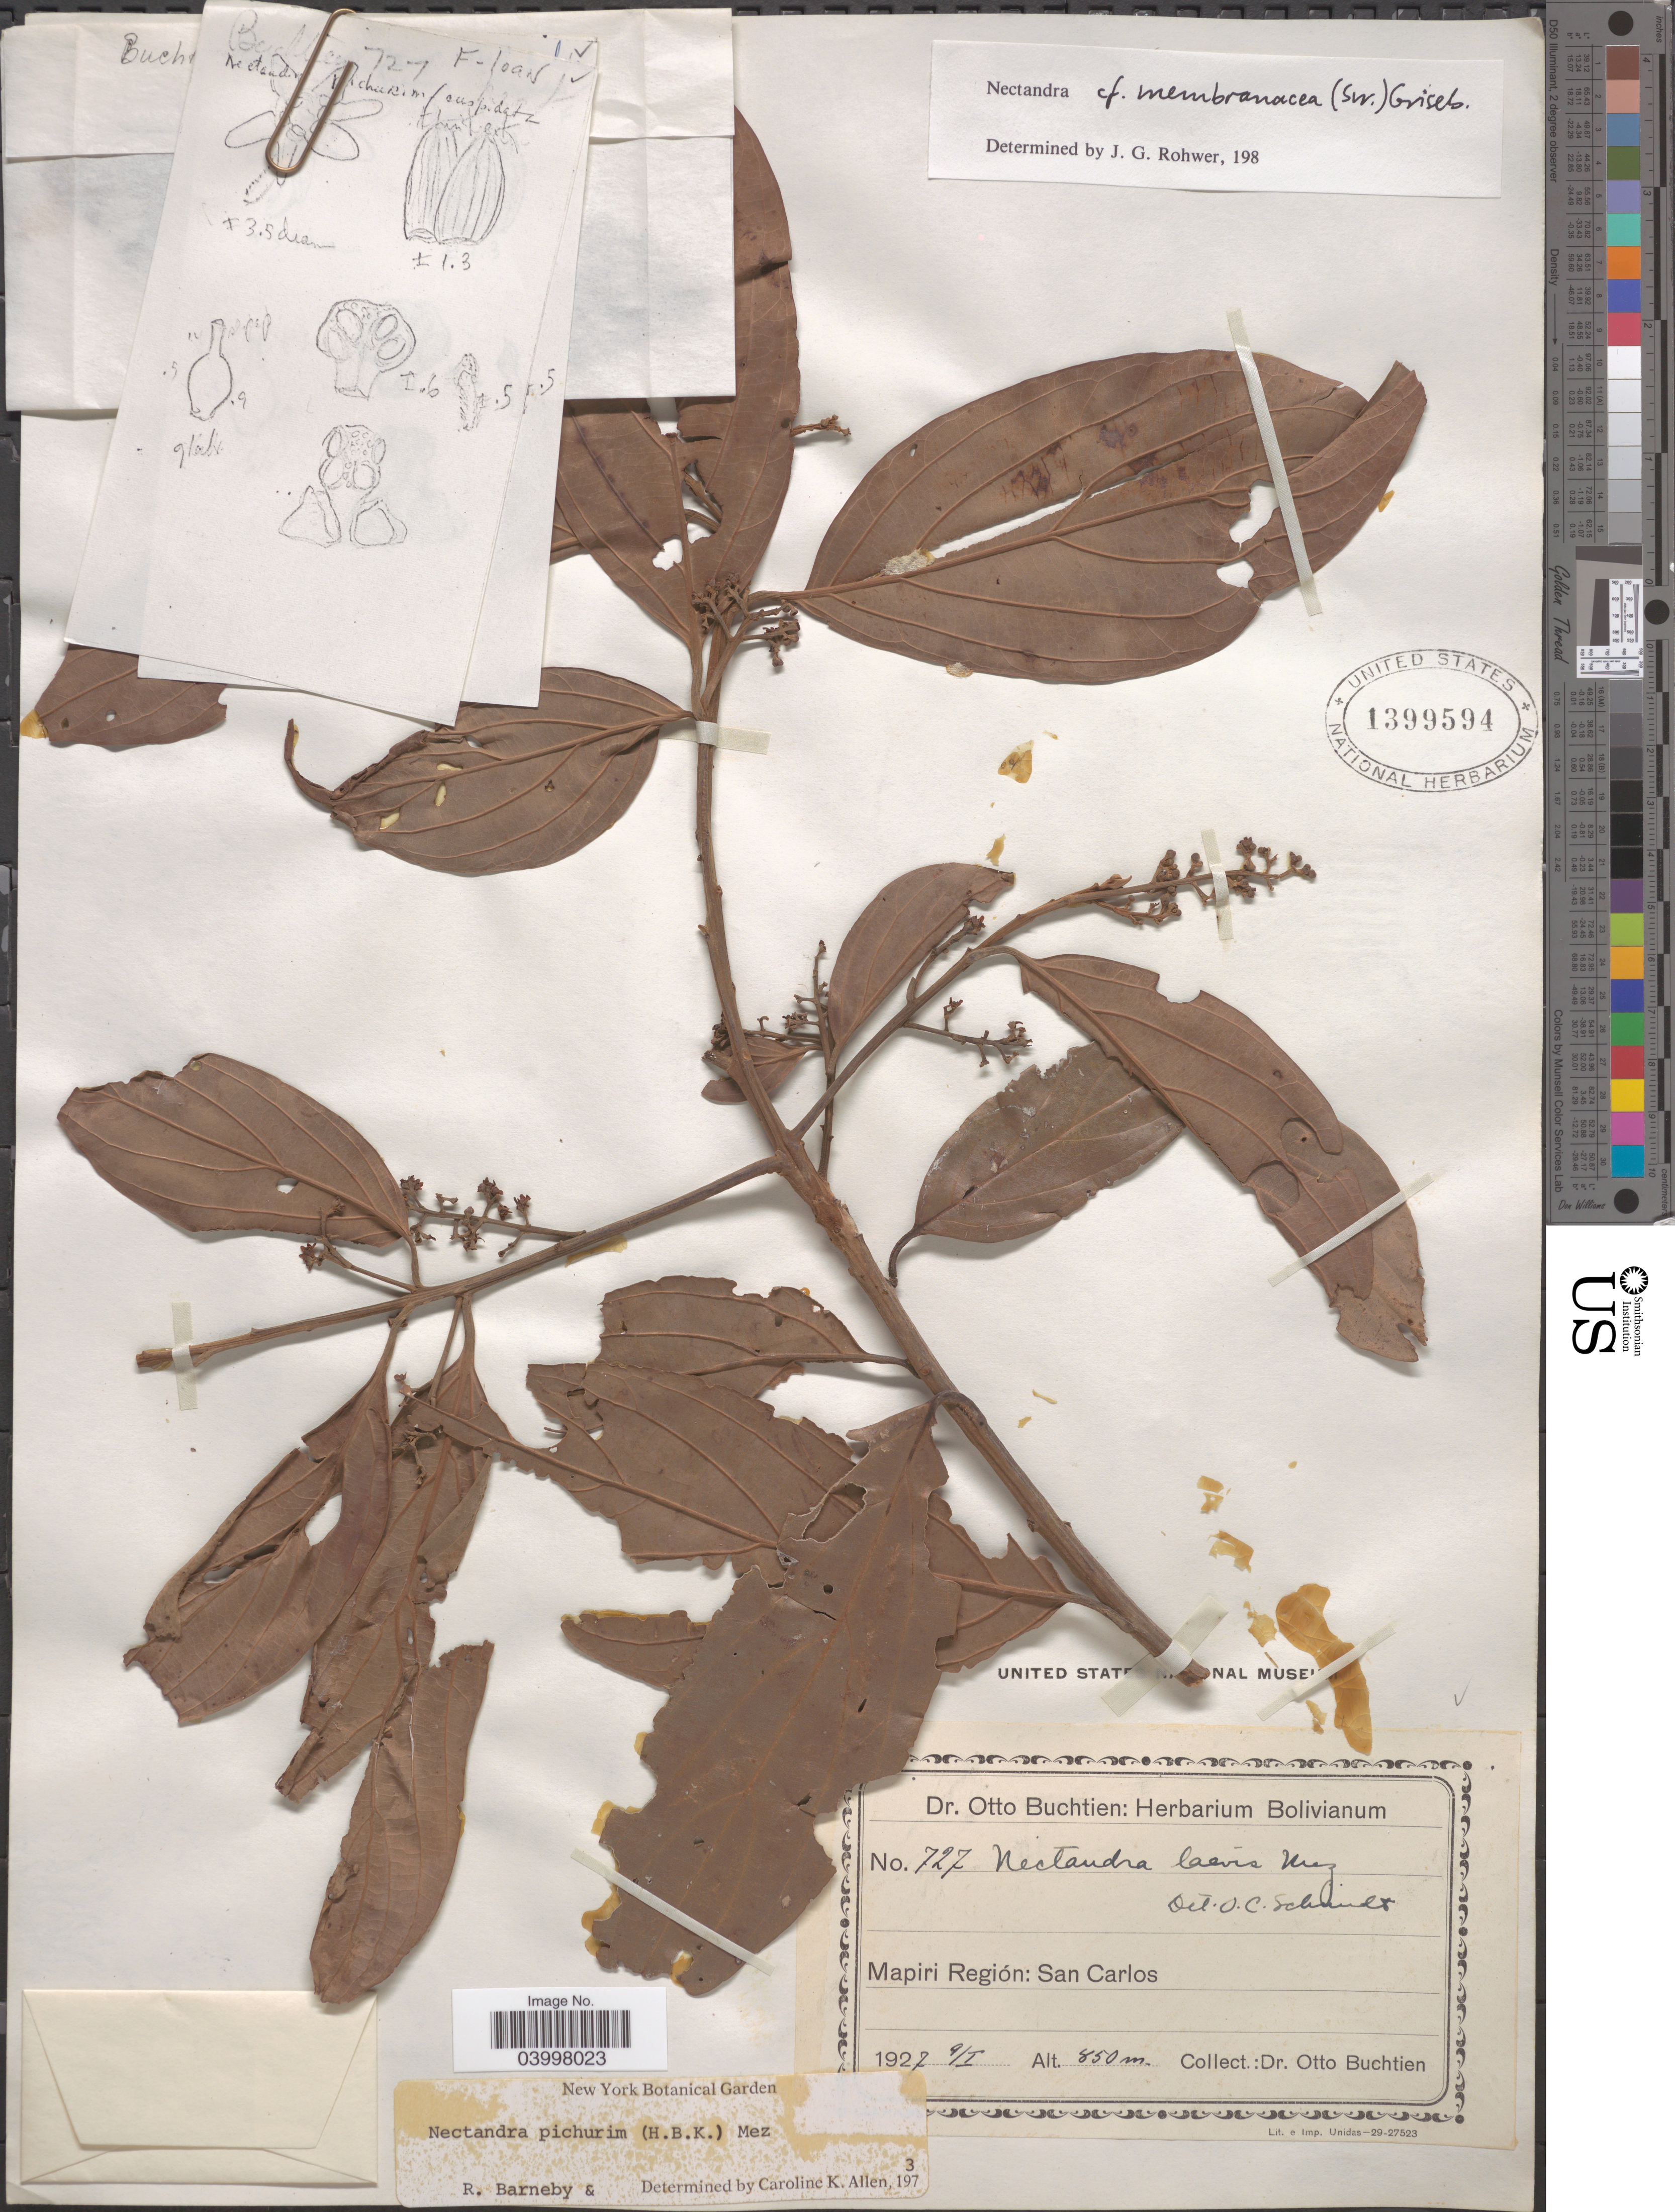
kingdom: Plantae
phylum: Tracheophyta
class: Magnoliopsida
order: Laurales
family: Lauraceae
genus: Nectandra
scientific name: Nectandra membranacea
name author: (Sw.) Griseb.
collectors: O. Buchtien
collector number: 727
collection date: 1927-01-09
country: Bolivia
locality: Mapiri Región: San Carlos.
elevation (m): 850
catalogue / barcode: US 1399594